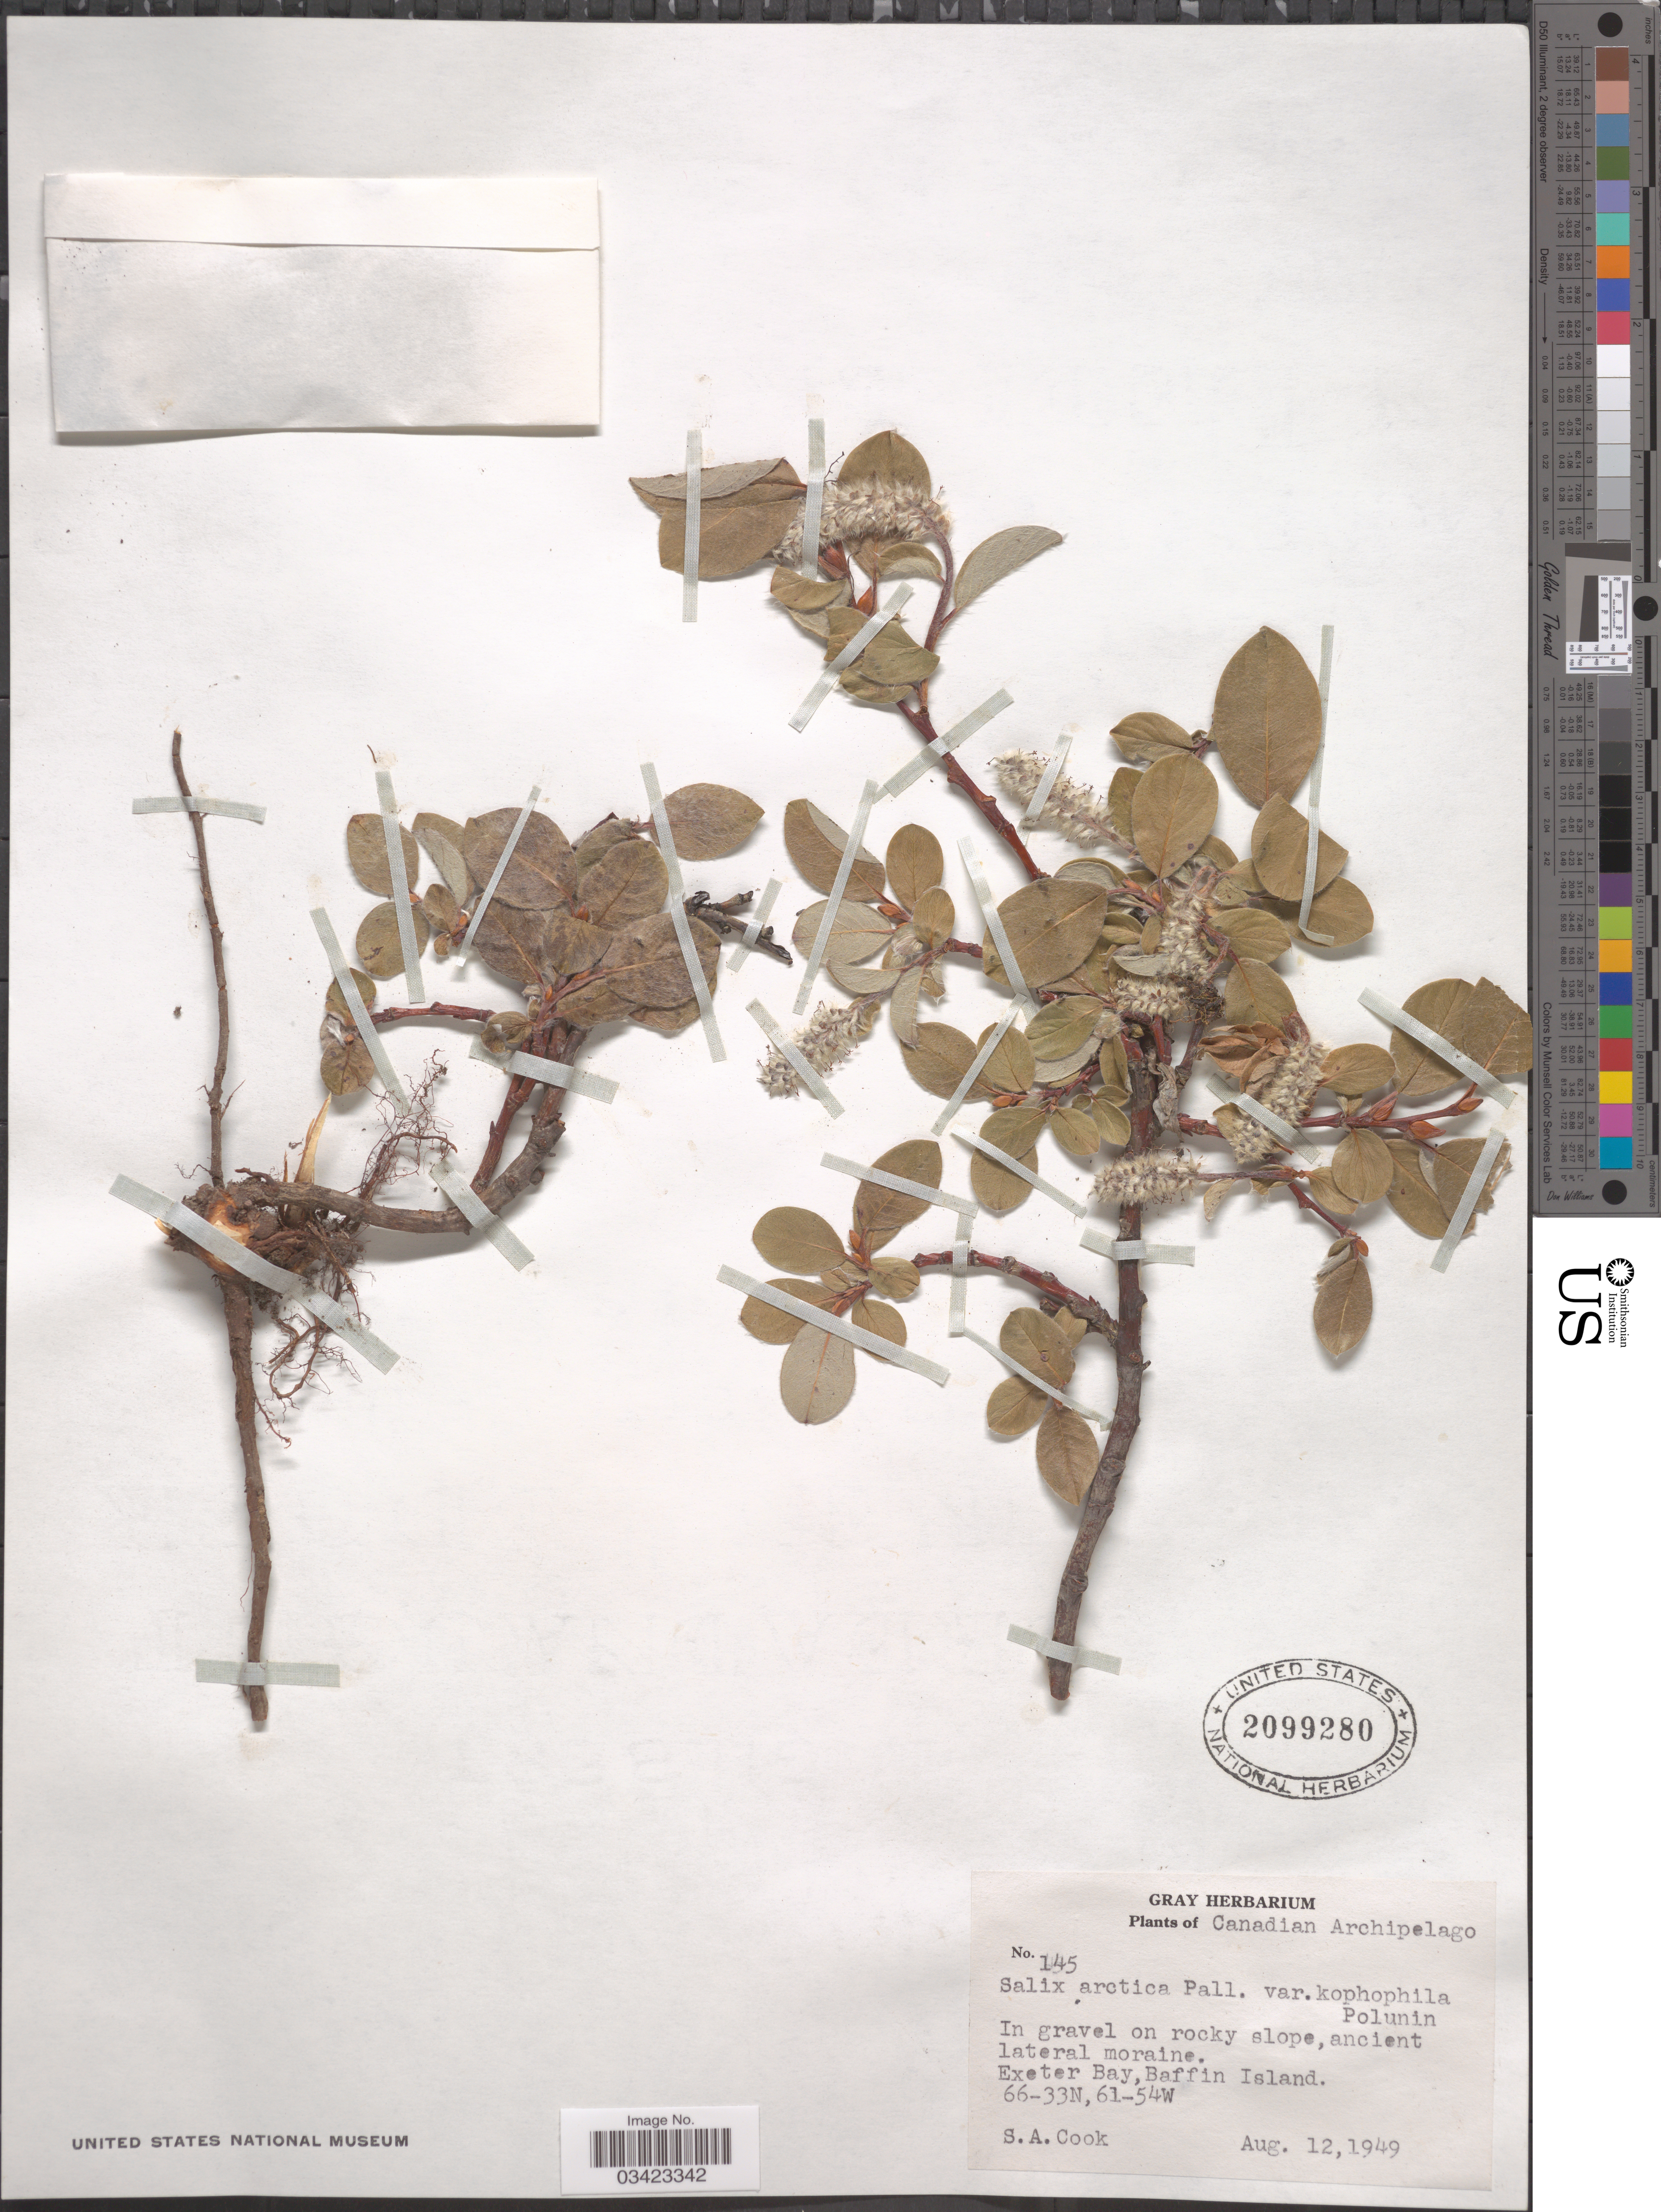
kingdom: Plantae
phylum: Tracheophyta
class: Magnoliopsida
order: Malpighiales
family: Salicaceae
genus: Salix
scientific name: Salix arctica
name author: Pall.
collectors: S. A. Cook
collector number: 145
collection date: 1949-08-12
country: Canada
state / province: Nunavut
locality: Canadian Archipelago. Exeter Bay, Baffin Island. 66-33N, 61-54W.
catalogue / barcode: US 2099280